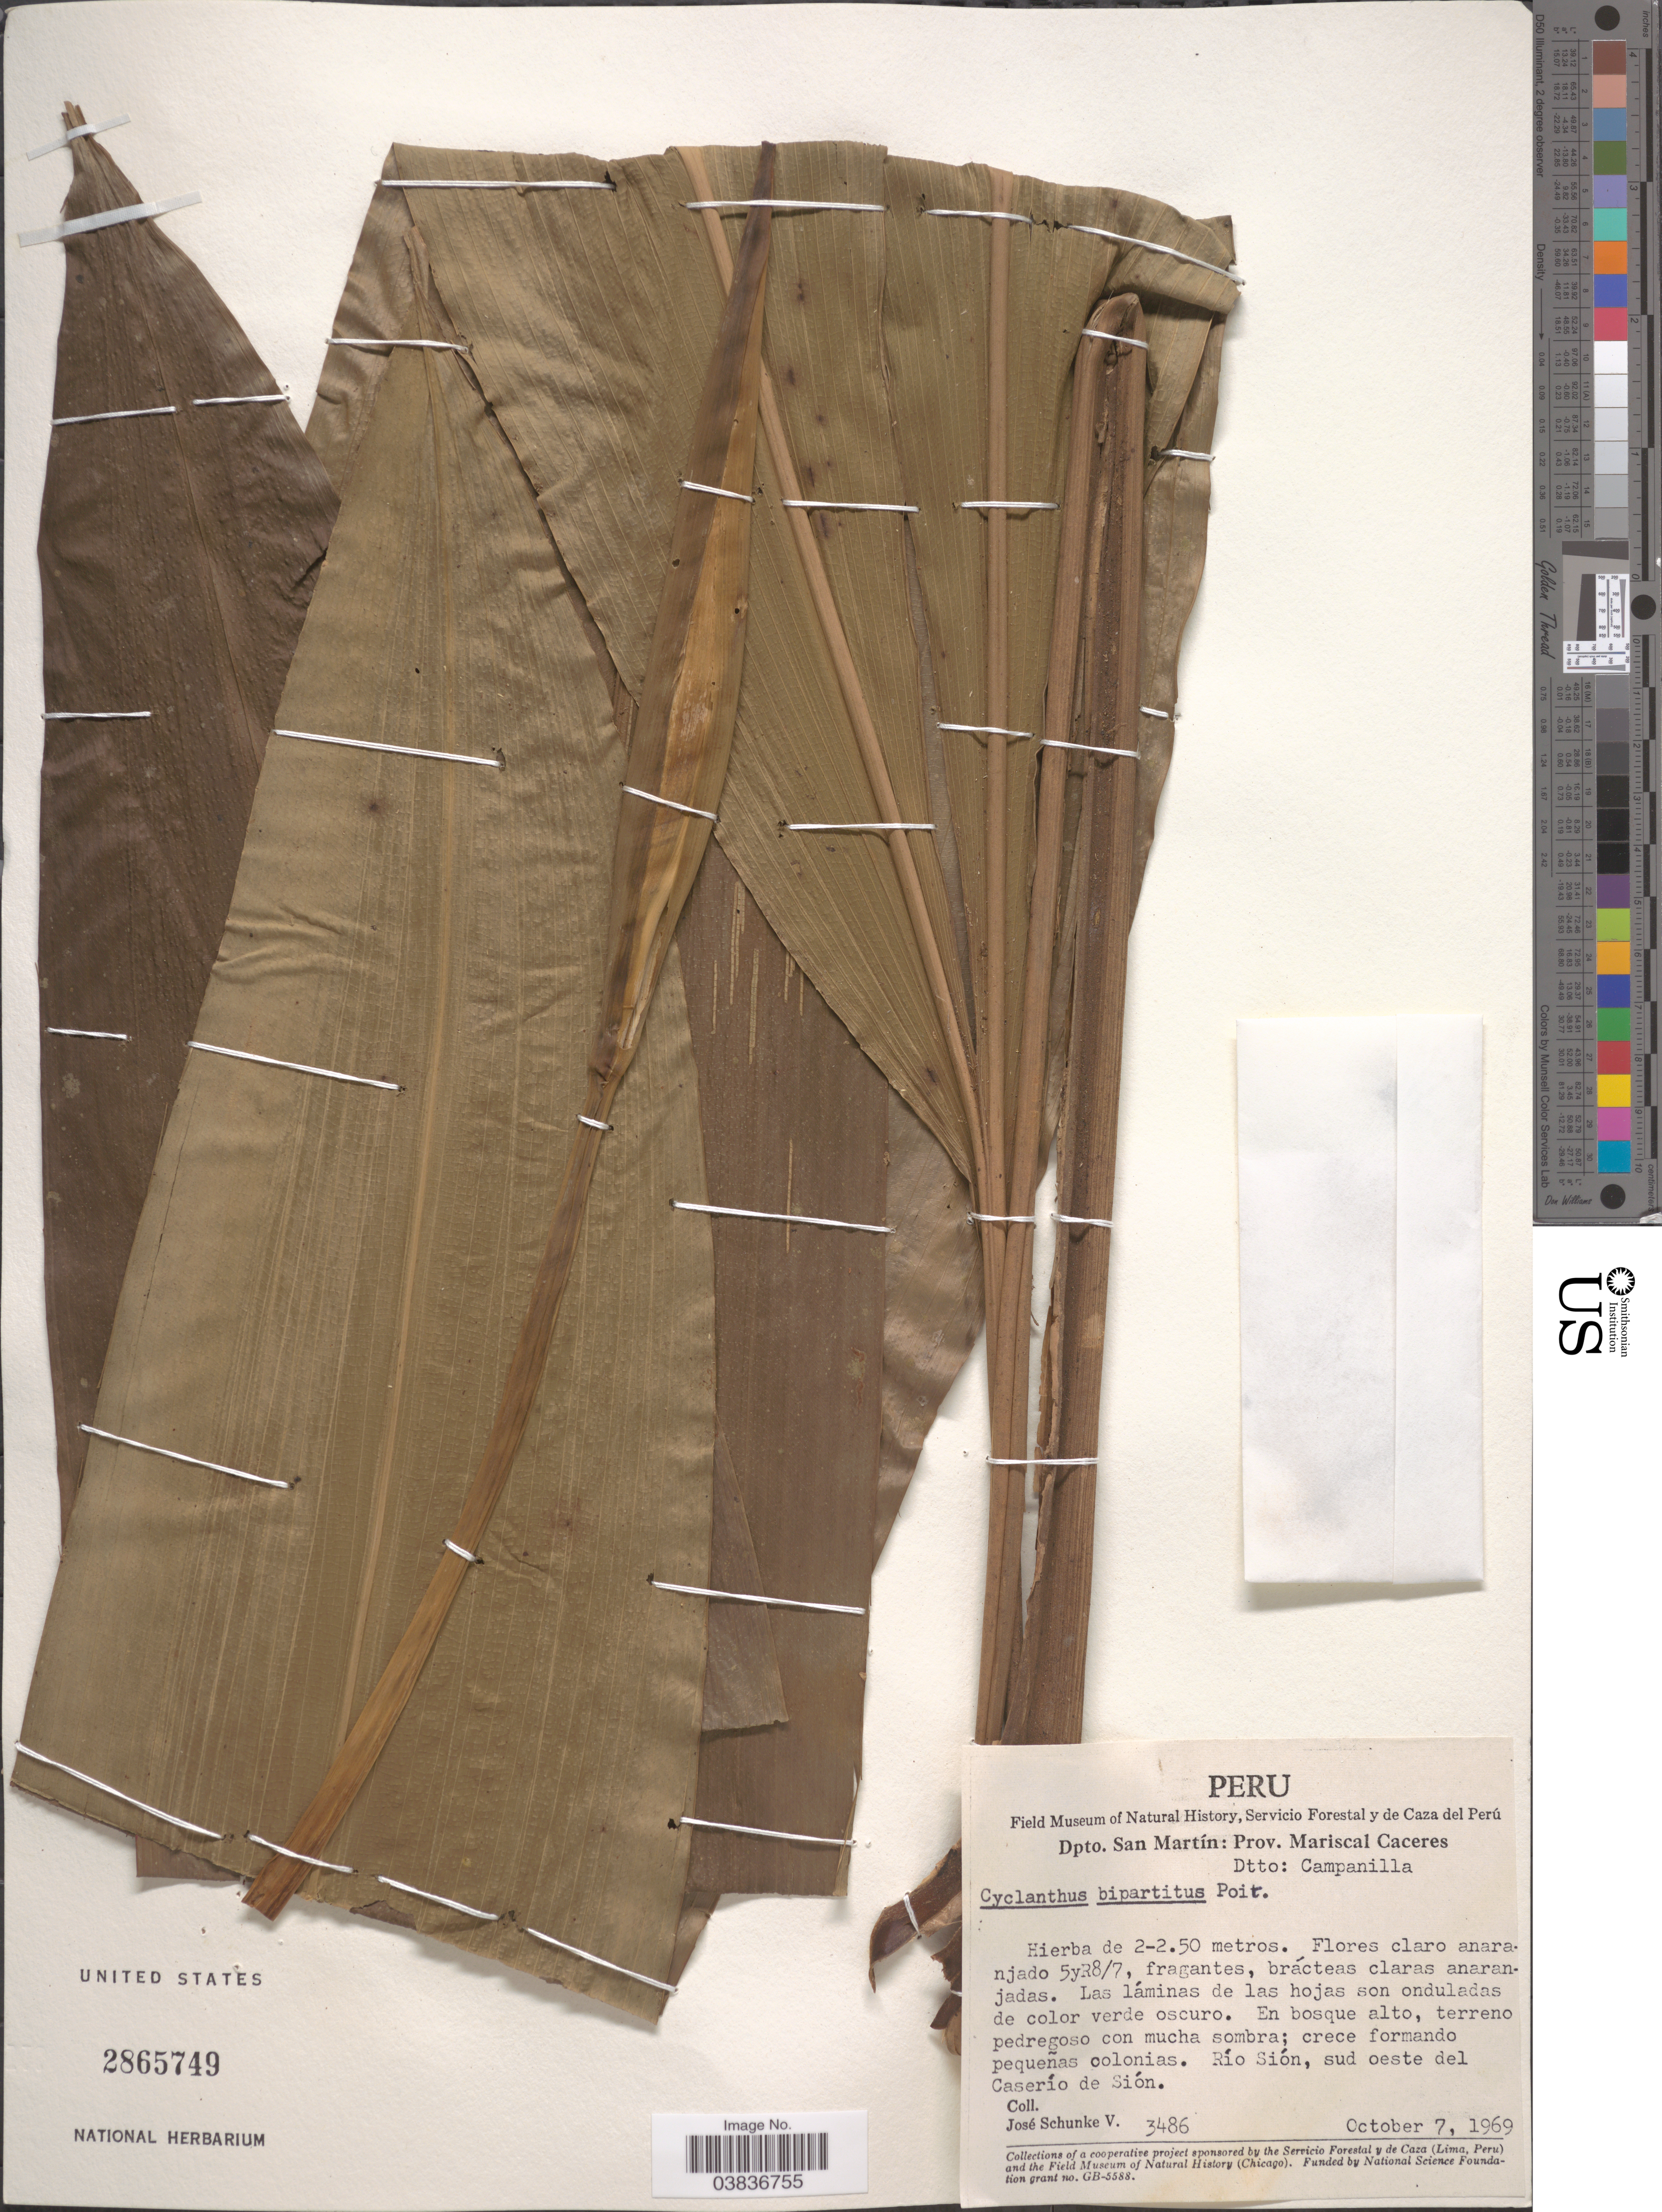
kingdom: Plantae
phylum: Tracheophyta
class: Liliopsida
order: Pandanales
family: Cyclanthaceae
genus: Cyclanthus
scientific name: Cyclanthus bipartitus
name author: Poit. ex A. Rich.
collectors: J. Schunke Vigo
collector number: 3486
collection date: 1969-10-07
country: Peru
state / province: San Martín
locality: Dpto. San Martín: Prov. Mariscal Caceres, Dtto: Campanilla. Río Sión, sud oeste del Caserío de Sión.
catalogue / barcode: US 2865749